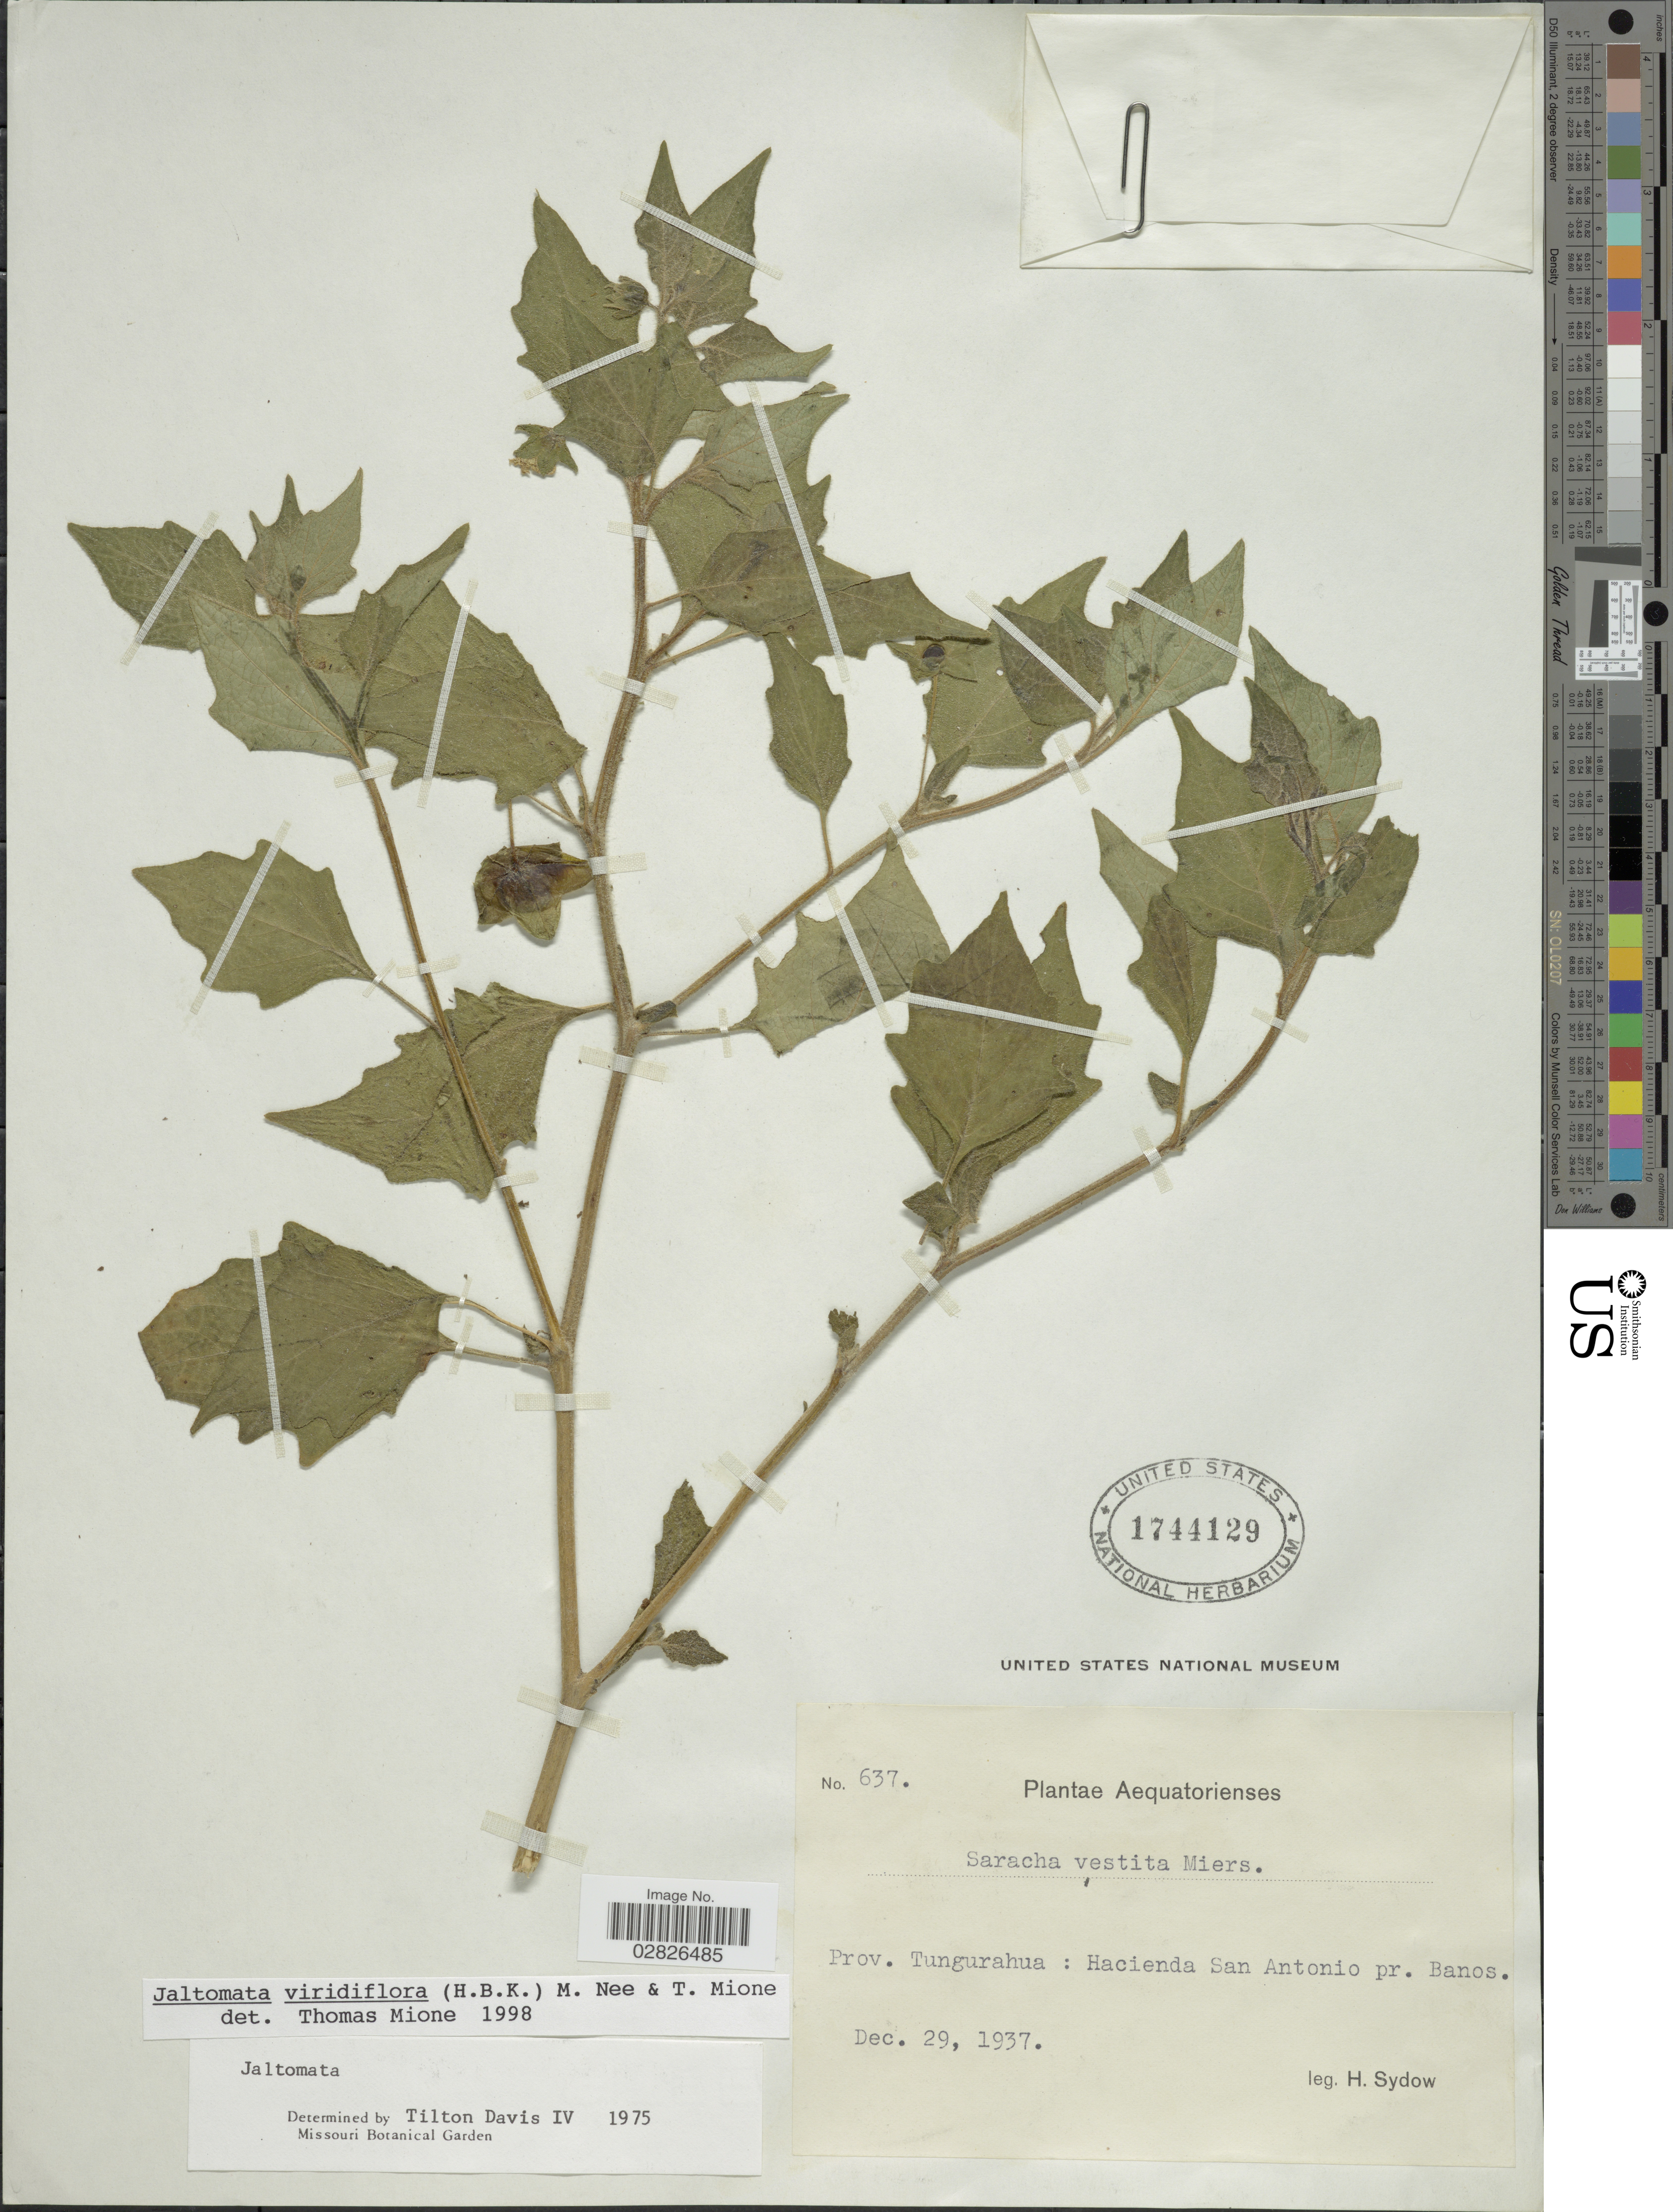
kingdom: Plantae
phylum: Tracheophyta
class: Magnoliopsida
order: Solanales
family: Solanaceae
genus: Jaltomata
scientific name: Jaltomata virdiflora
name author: (Kunth) M. Nee & Mione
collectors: H. Sydow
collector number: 637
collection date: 1937-12-29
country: Ecuador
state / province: Tungurahua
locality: Hacienda San Antonio pr. Banos.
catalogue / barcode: US 1744129